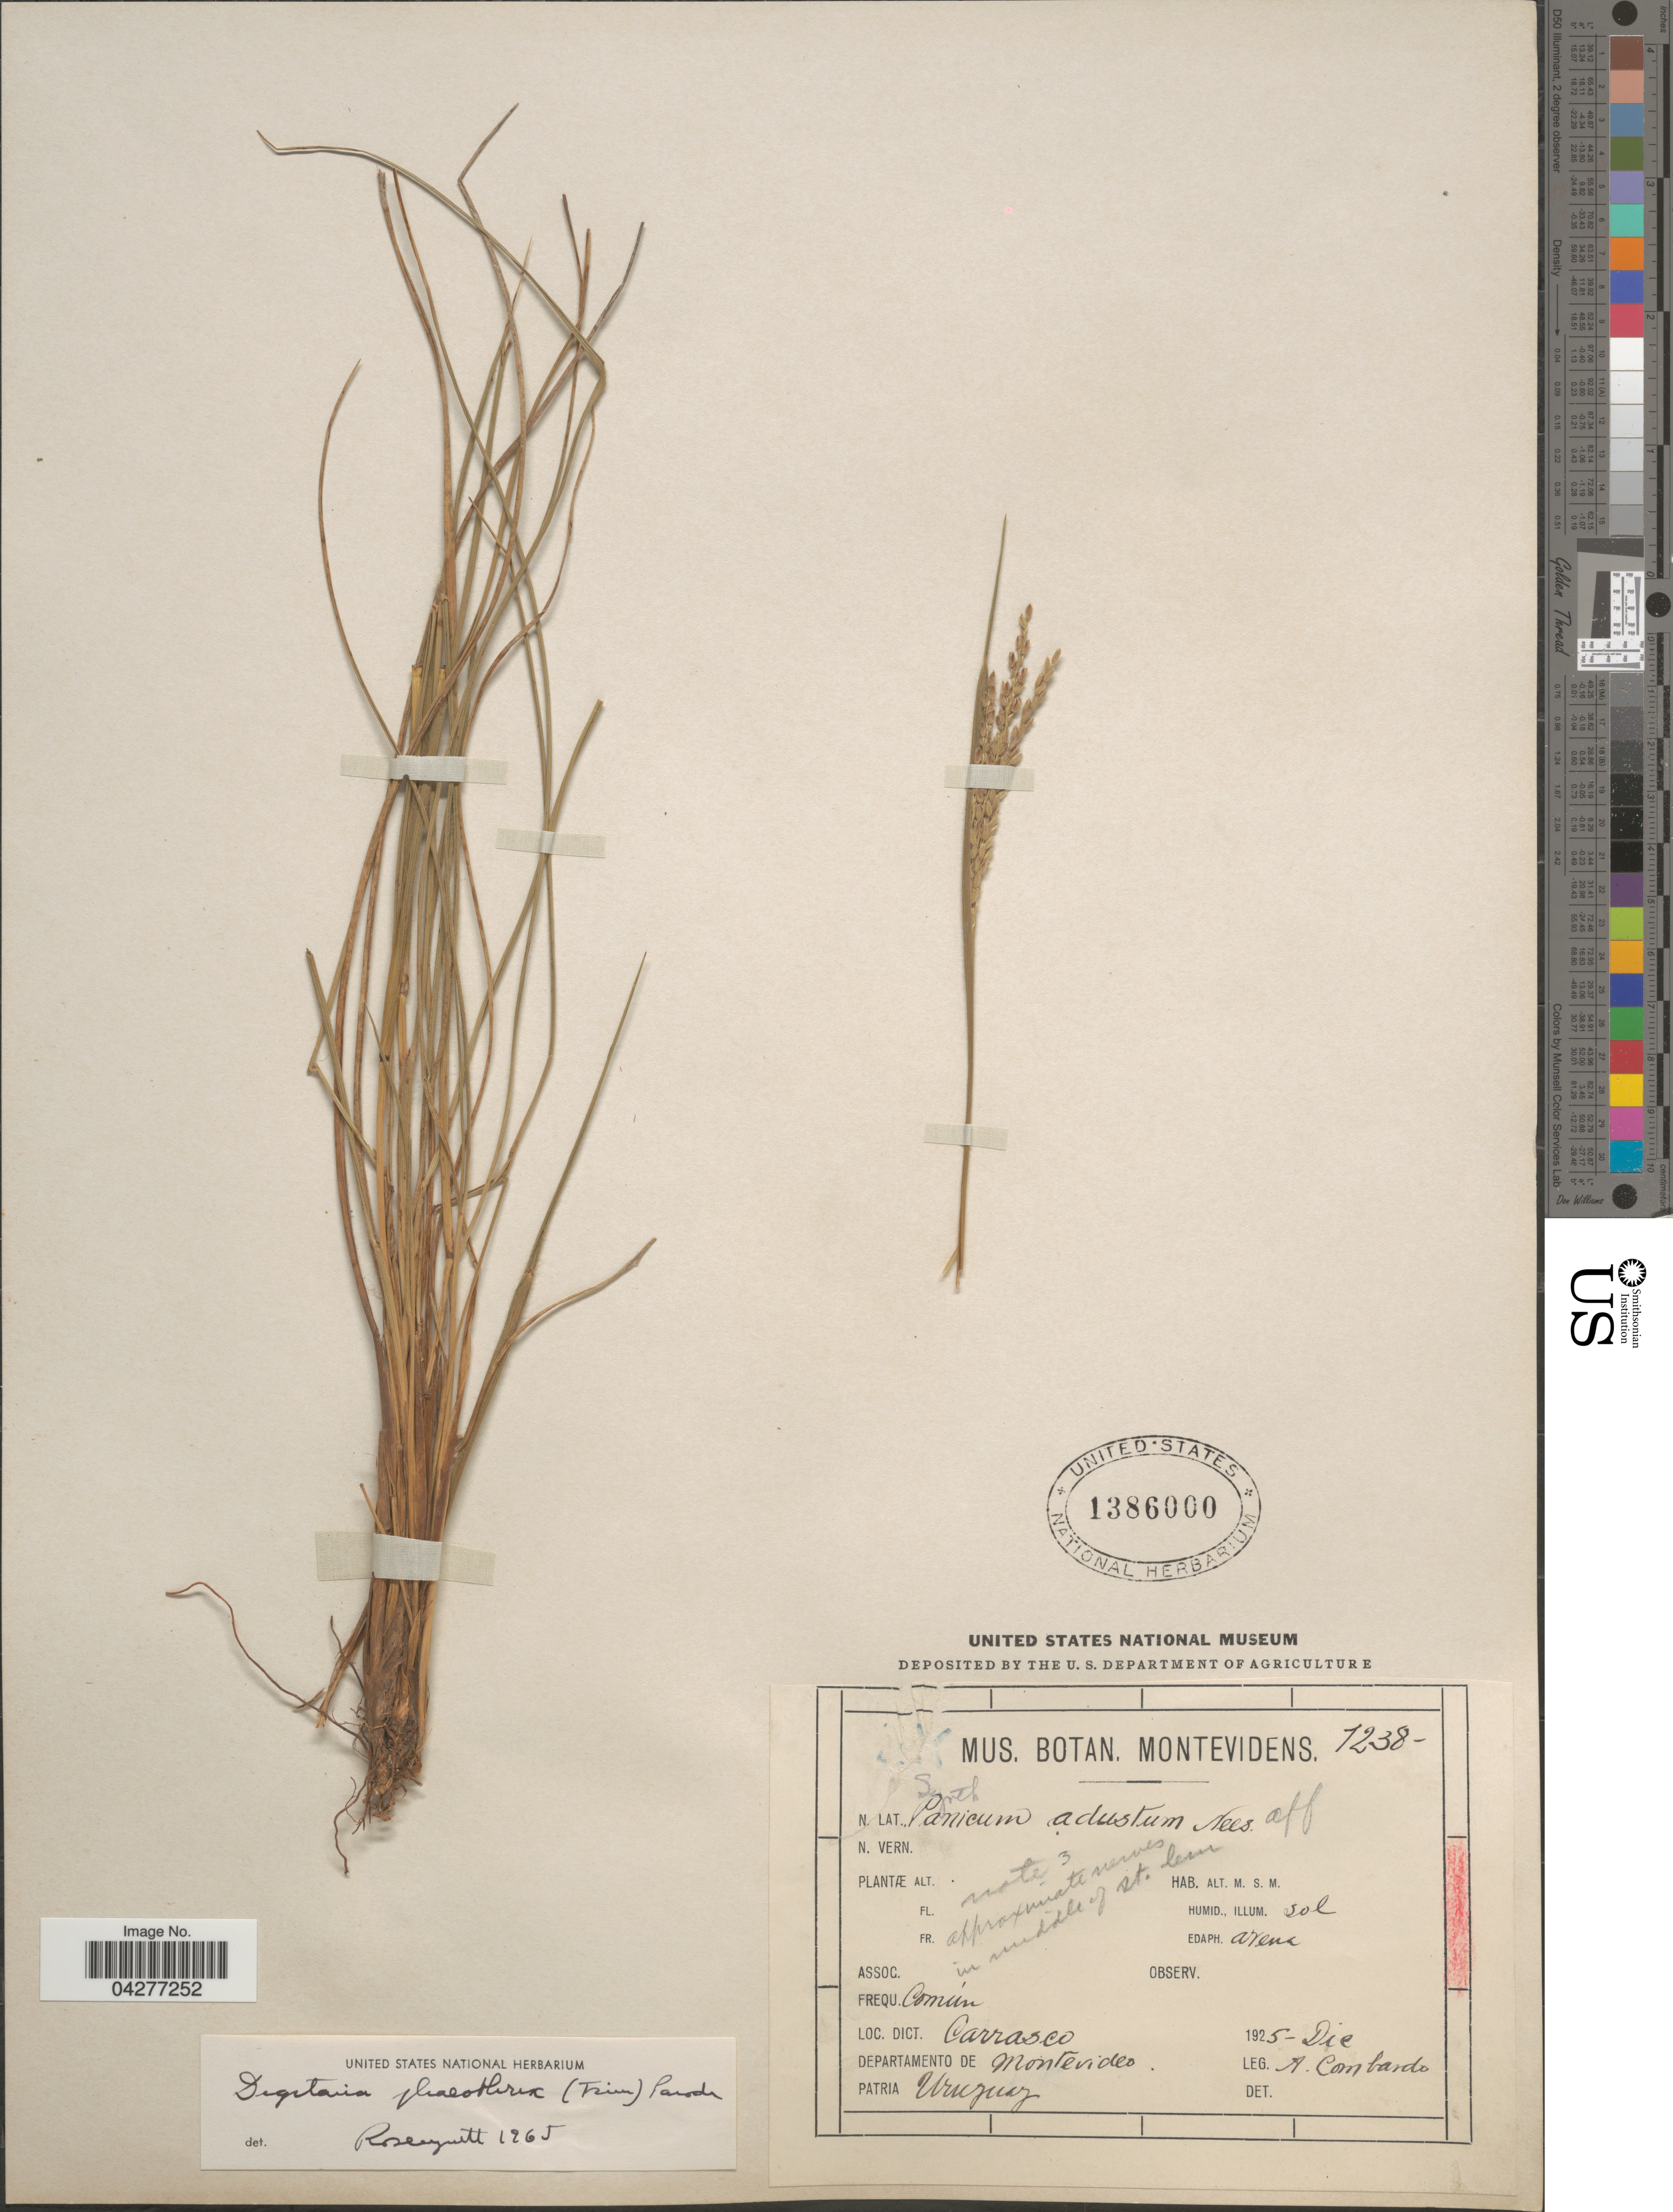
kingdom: Plantae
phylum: Tracheophyta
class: Liliopsida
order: Poales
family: Poaceae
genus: Digitaria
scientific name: Digitaria phaeothrix var. phaeothrix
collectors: A. Lombardo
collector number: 1238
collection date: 1925-12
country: Uruguay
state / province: Montevideo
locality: Carrasco. Departamento de Montevideo.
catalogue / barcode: US 1386000